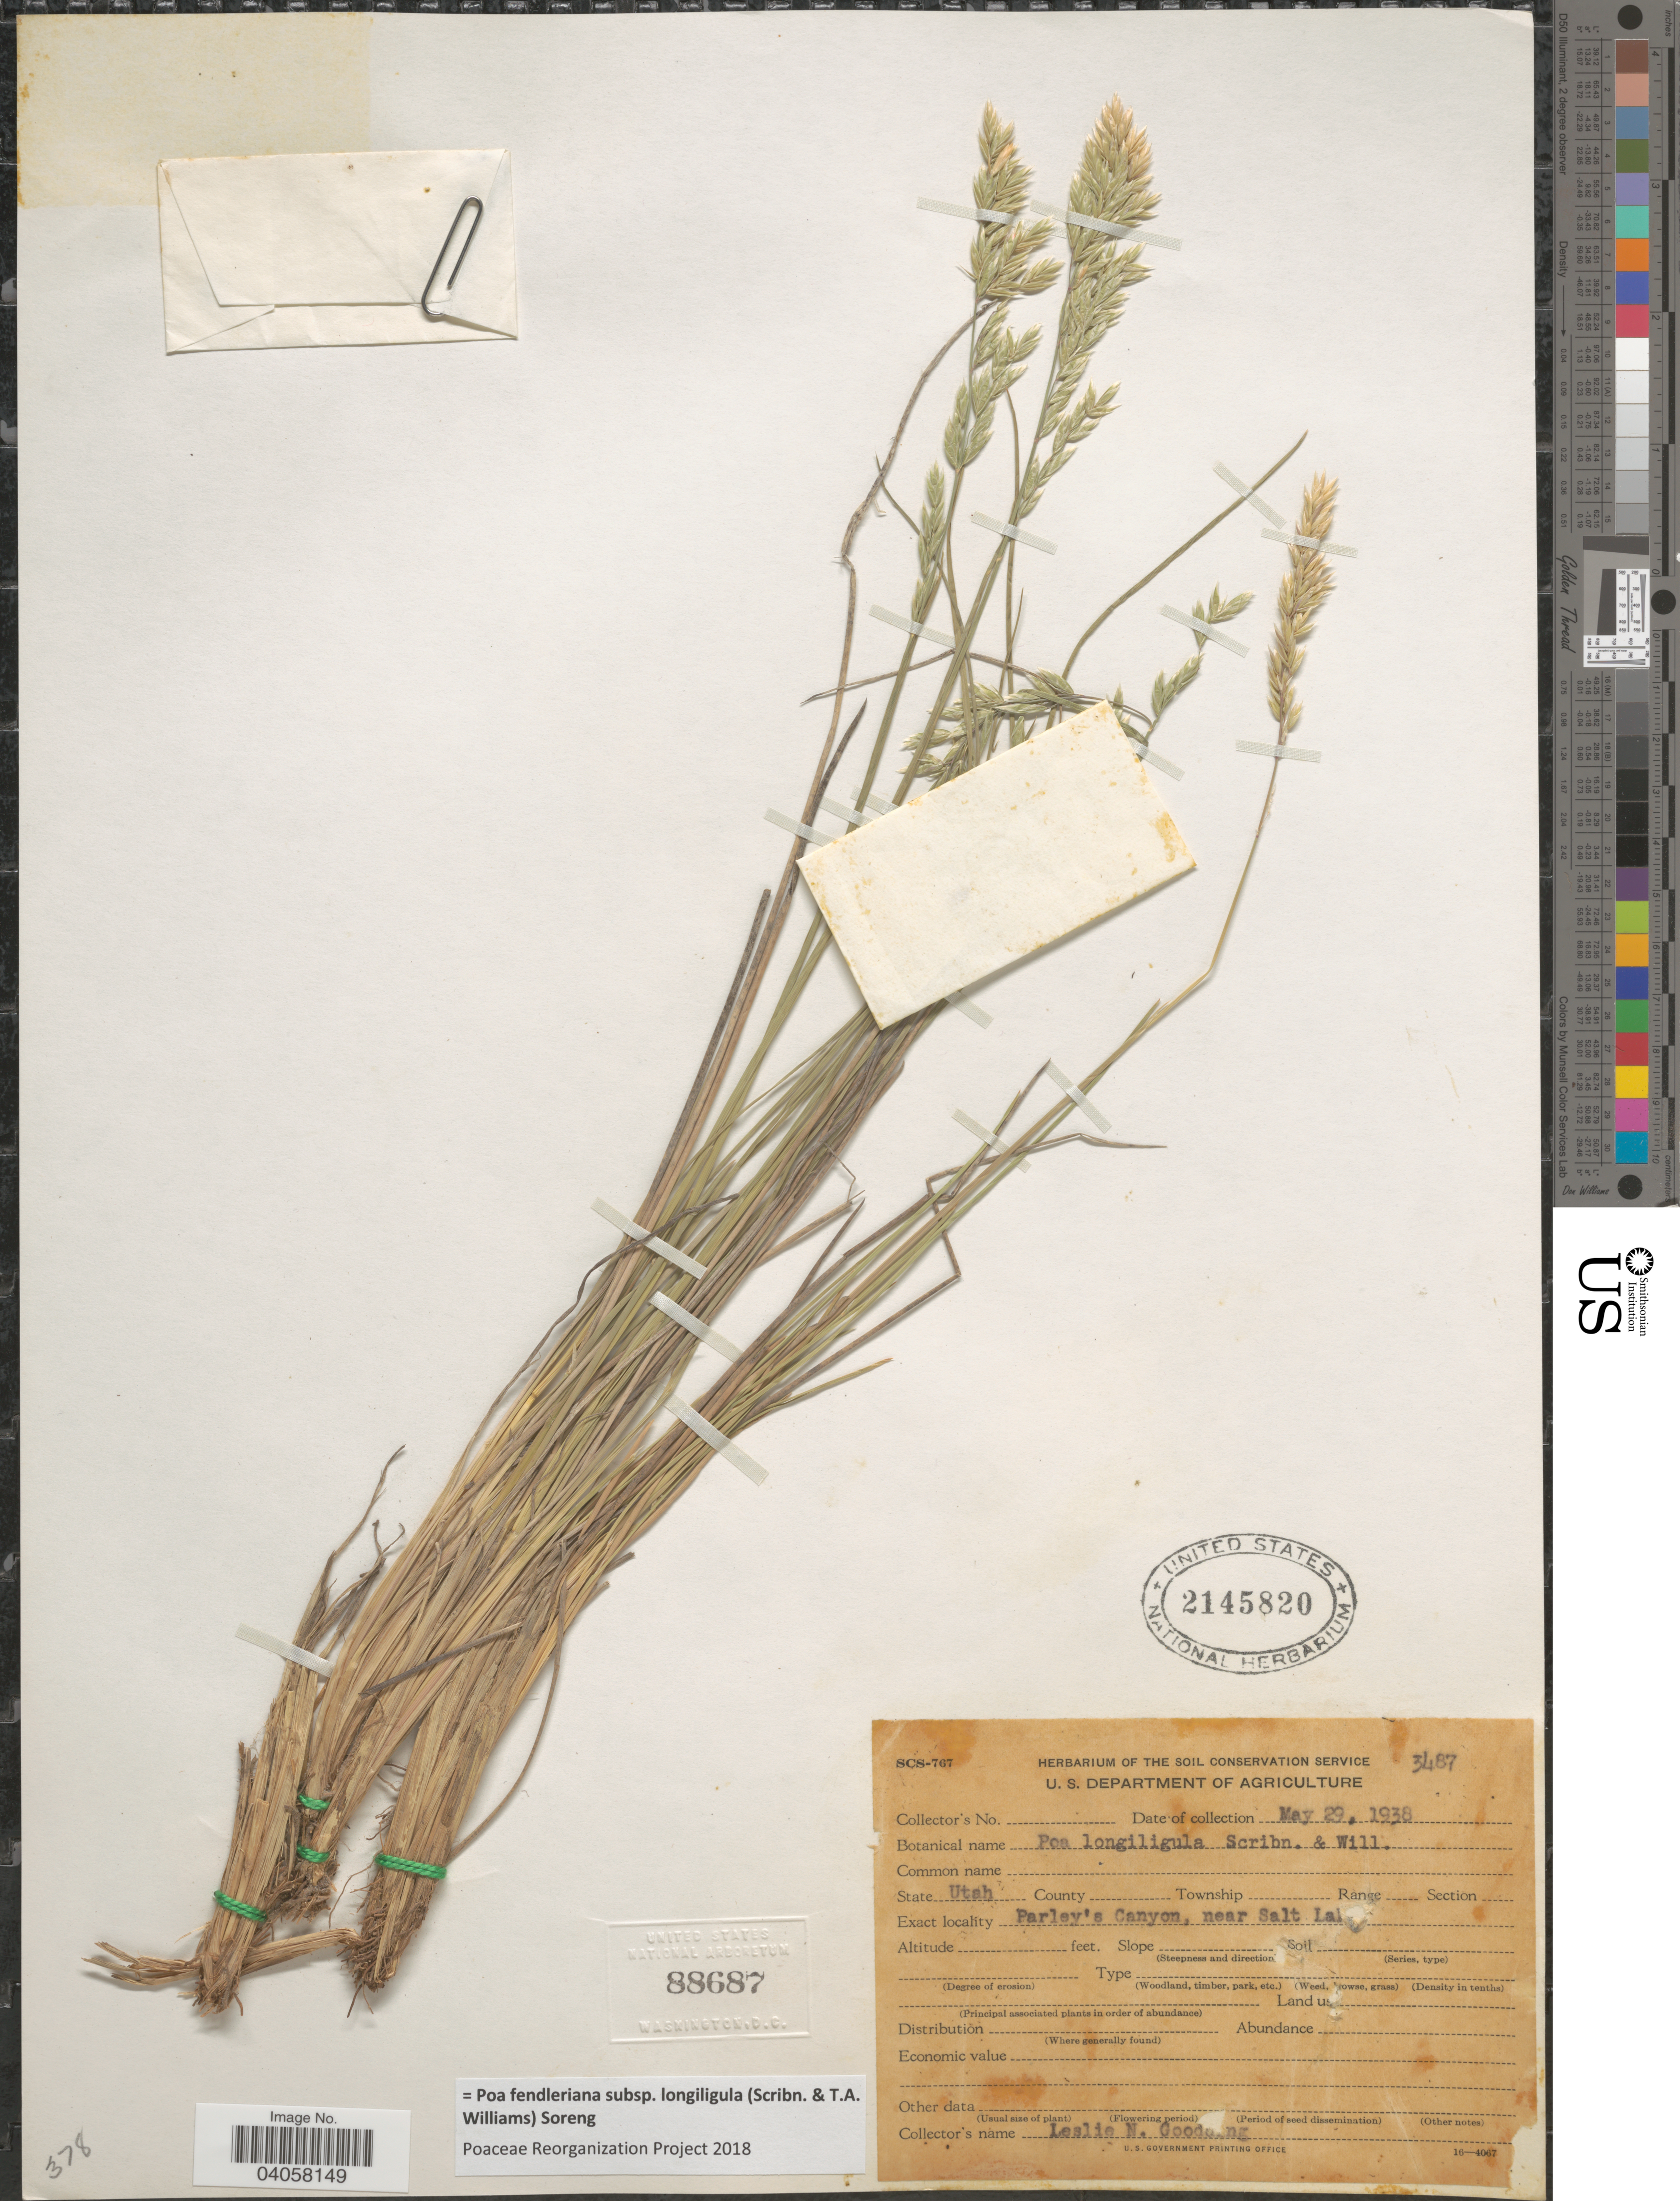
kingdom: Plantae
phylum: Tracheophyta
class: Liliopsida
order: Poales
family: Poaceae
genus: Poa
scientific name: Poa fendleriana subsp. longiligula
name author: (Scribn. & T.A. Williams) Soreng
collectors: L. N. Goodding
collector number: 3487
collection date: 1938-05-29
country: United States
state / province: Utah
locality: Parley's Canyon, near Salt Lake.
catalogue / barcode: US 2145820